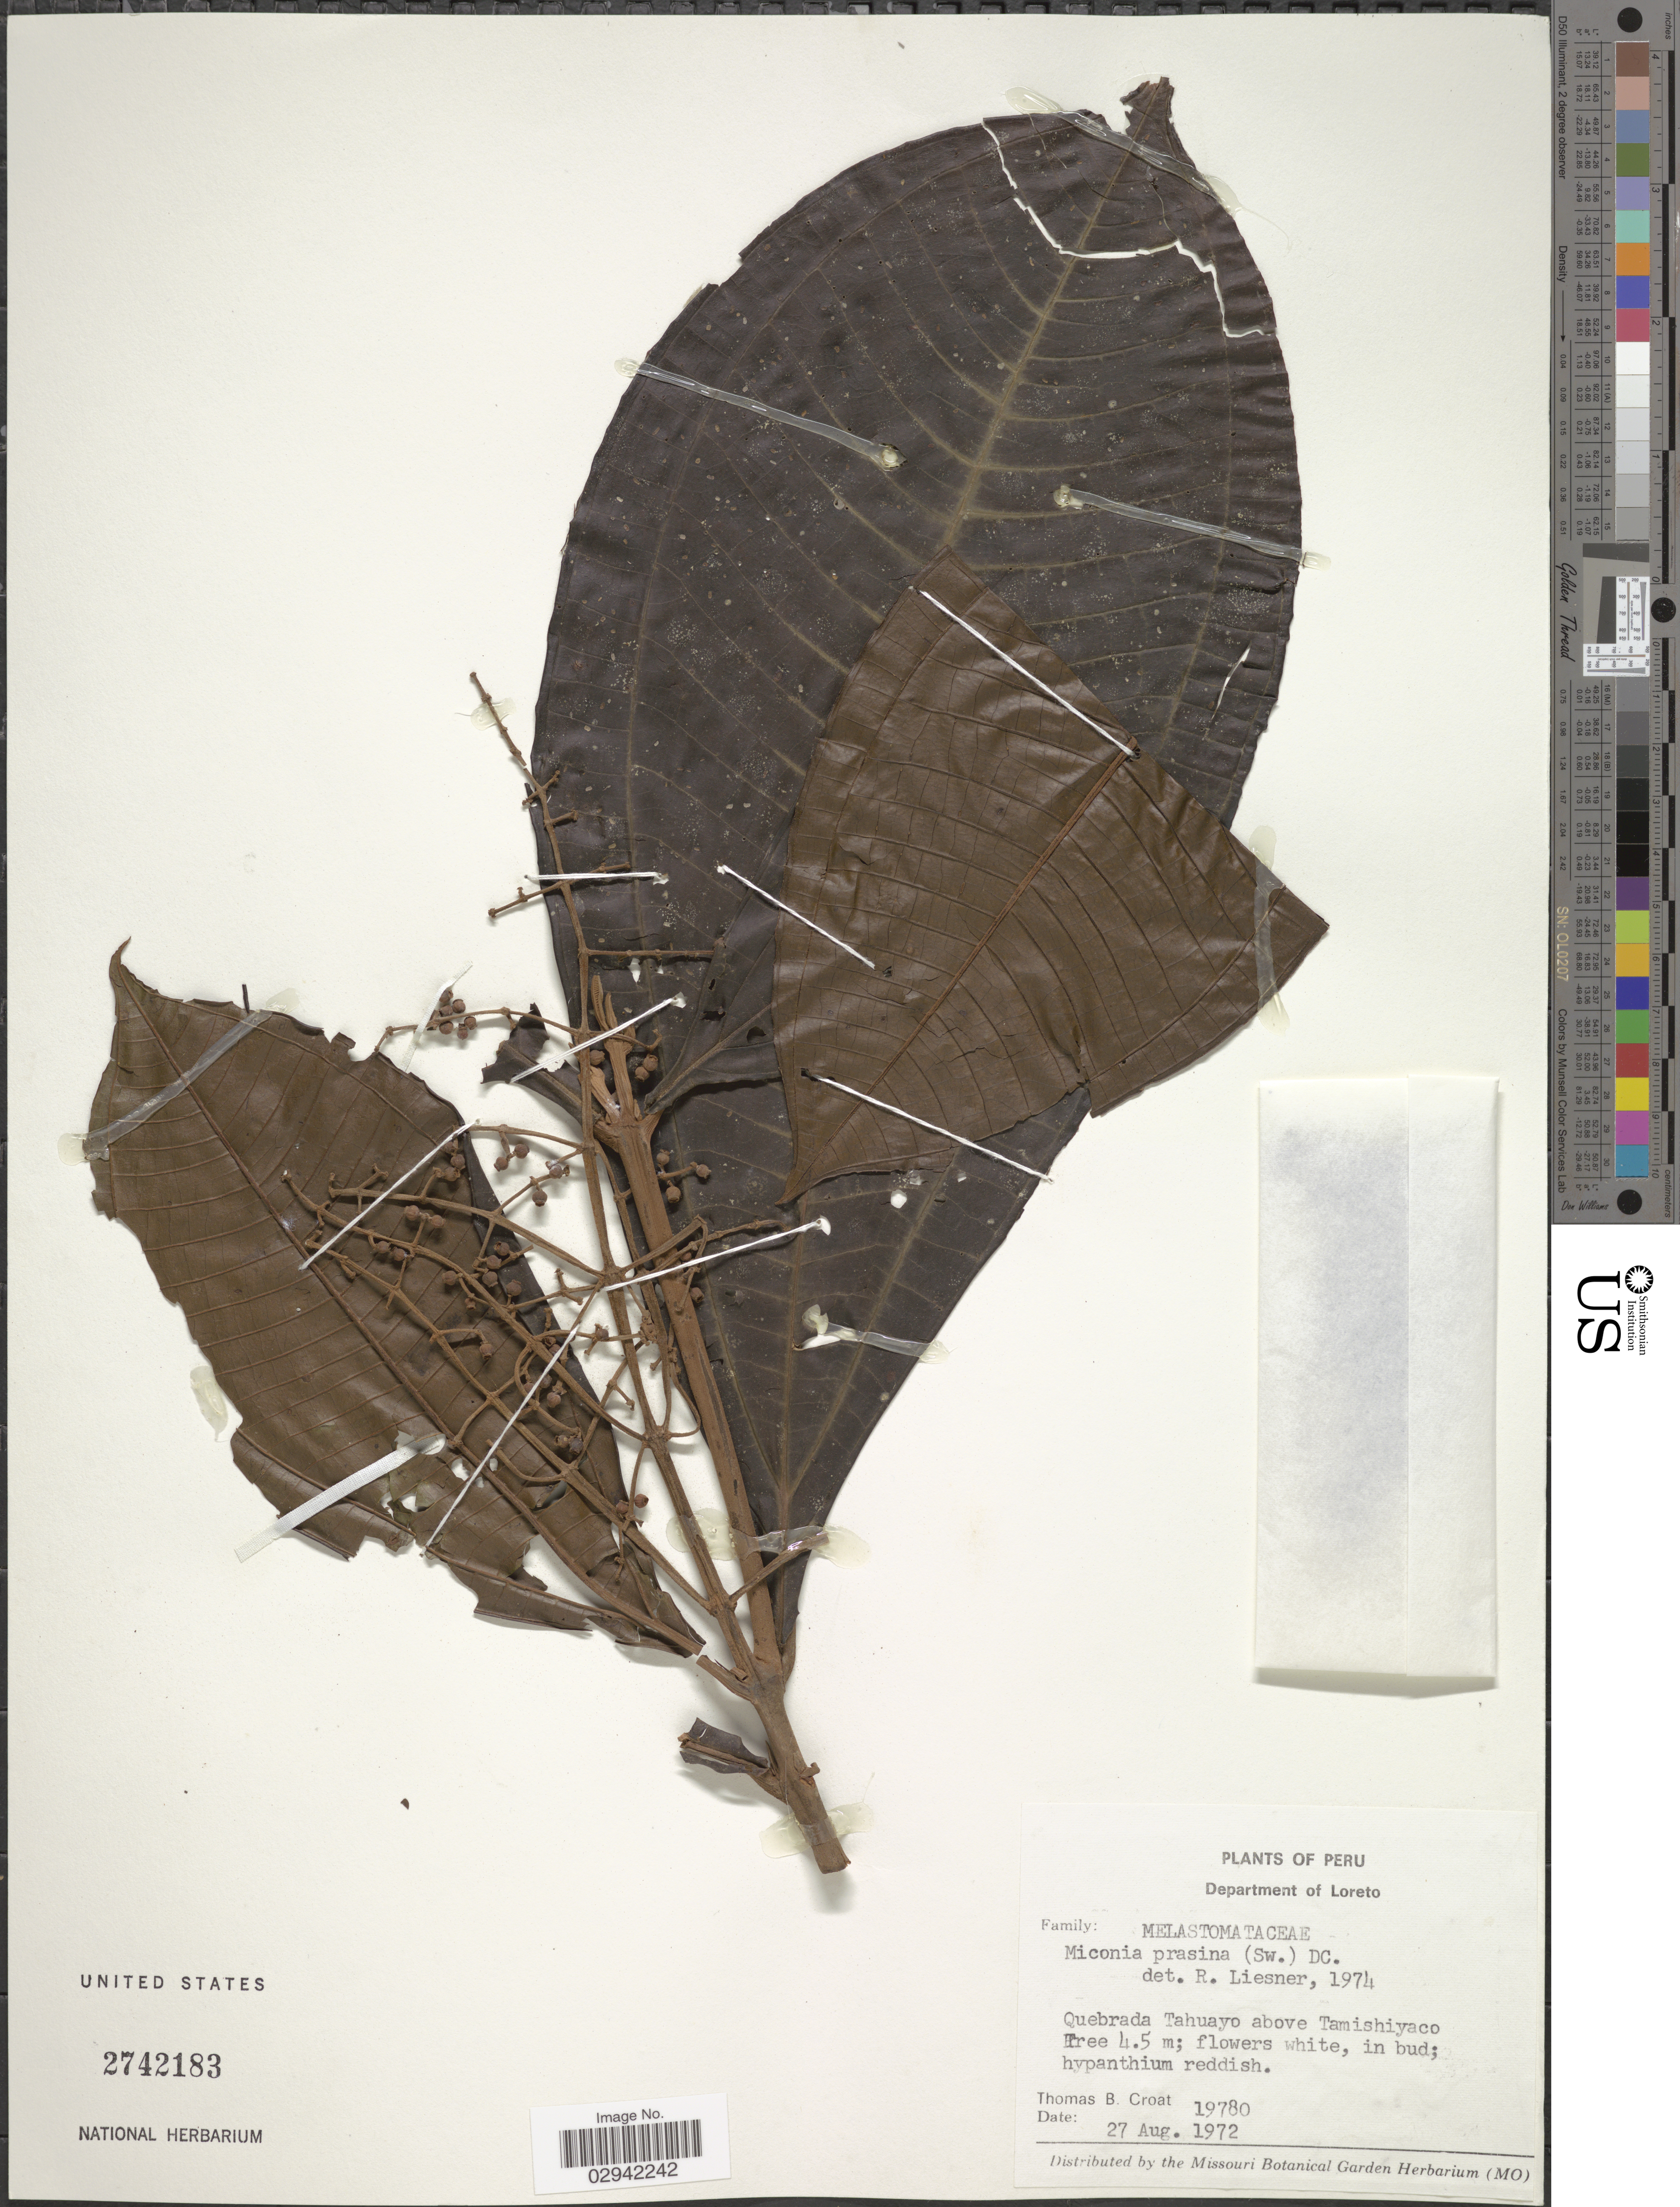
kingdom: Plantae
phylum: Tracheophyta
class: Magnoliopsida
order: Myrtales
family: Melastomataceae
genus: Miconia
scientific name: Miconia prasina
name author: (Sw.) DC.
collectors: T. B. Croat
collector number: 19780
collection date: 1972-08-27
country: Peru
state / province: Loreto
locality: Department of Loreto, Quebrada Tahuayo above Tamishiyaco.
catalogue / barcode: US 2742183